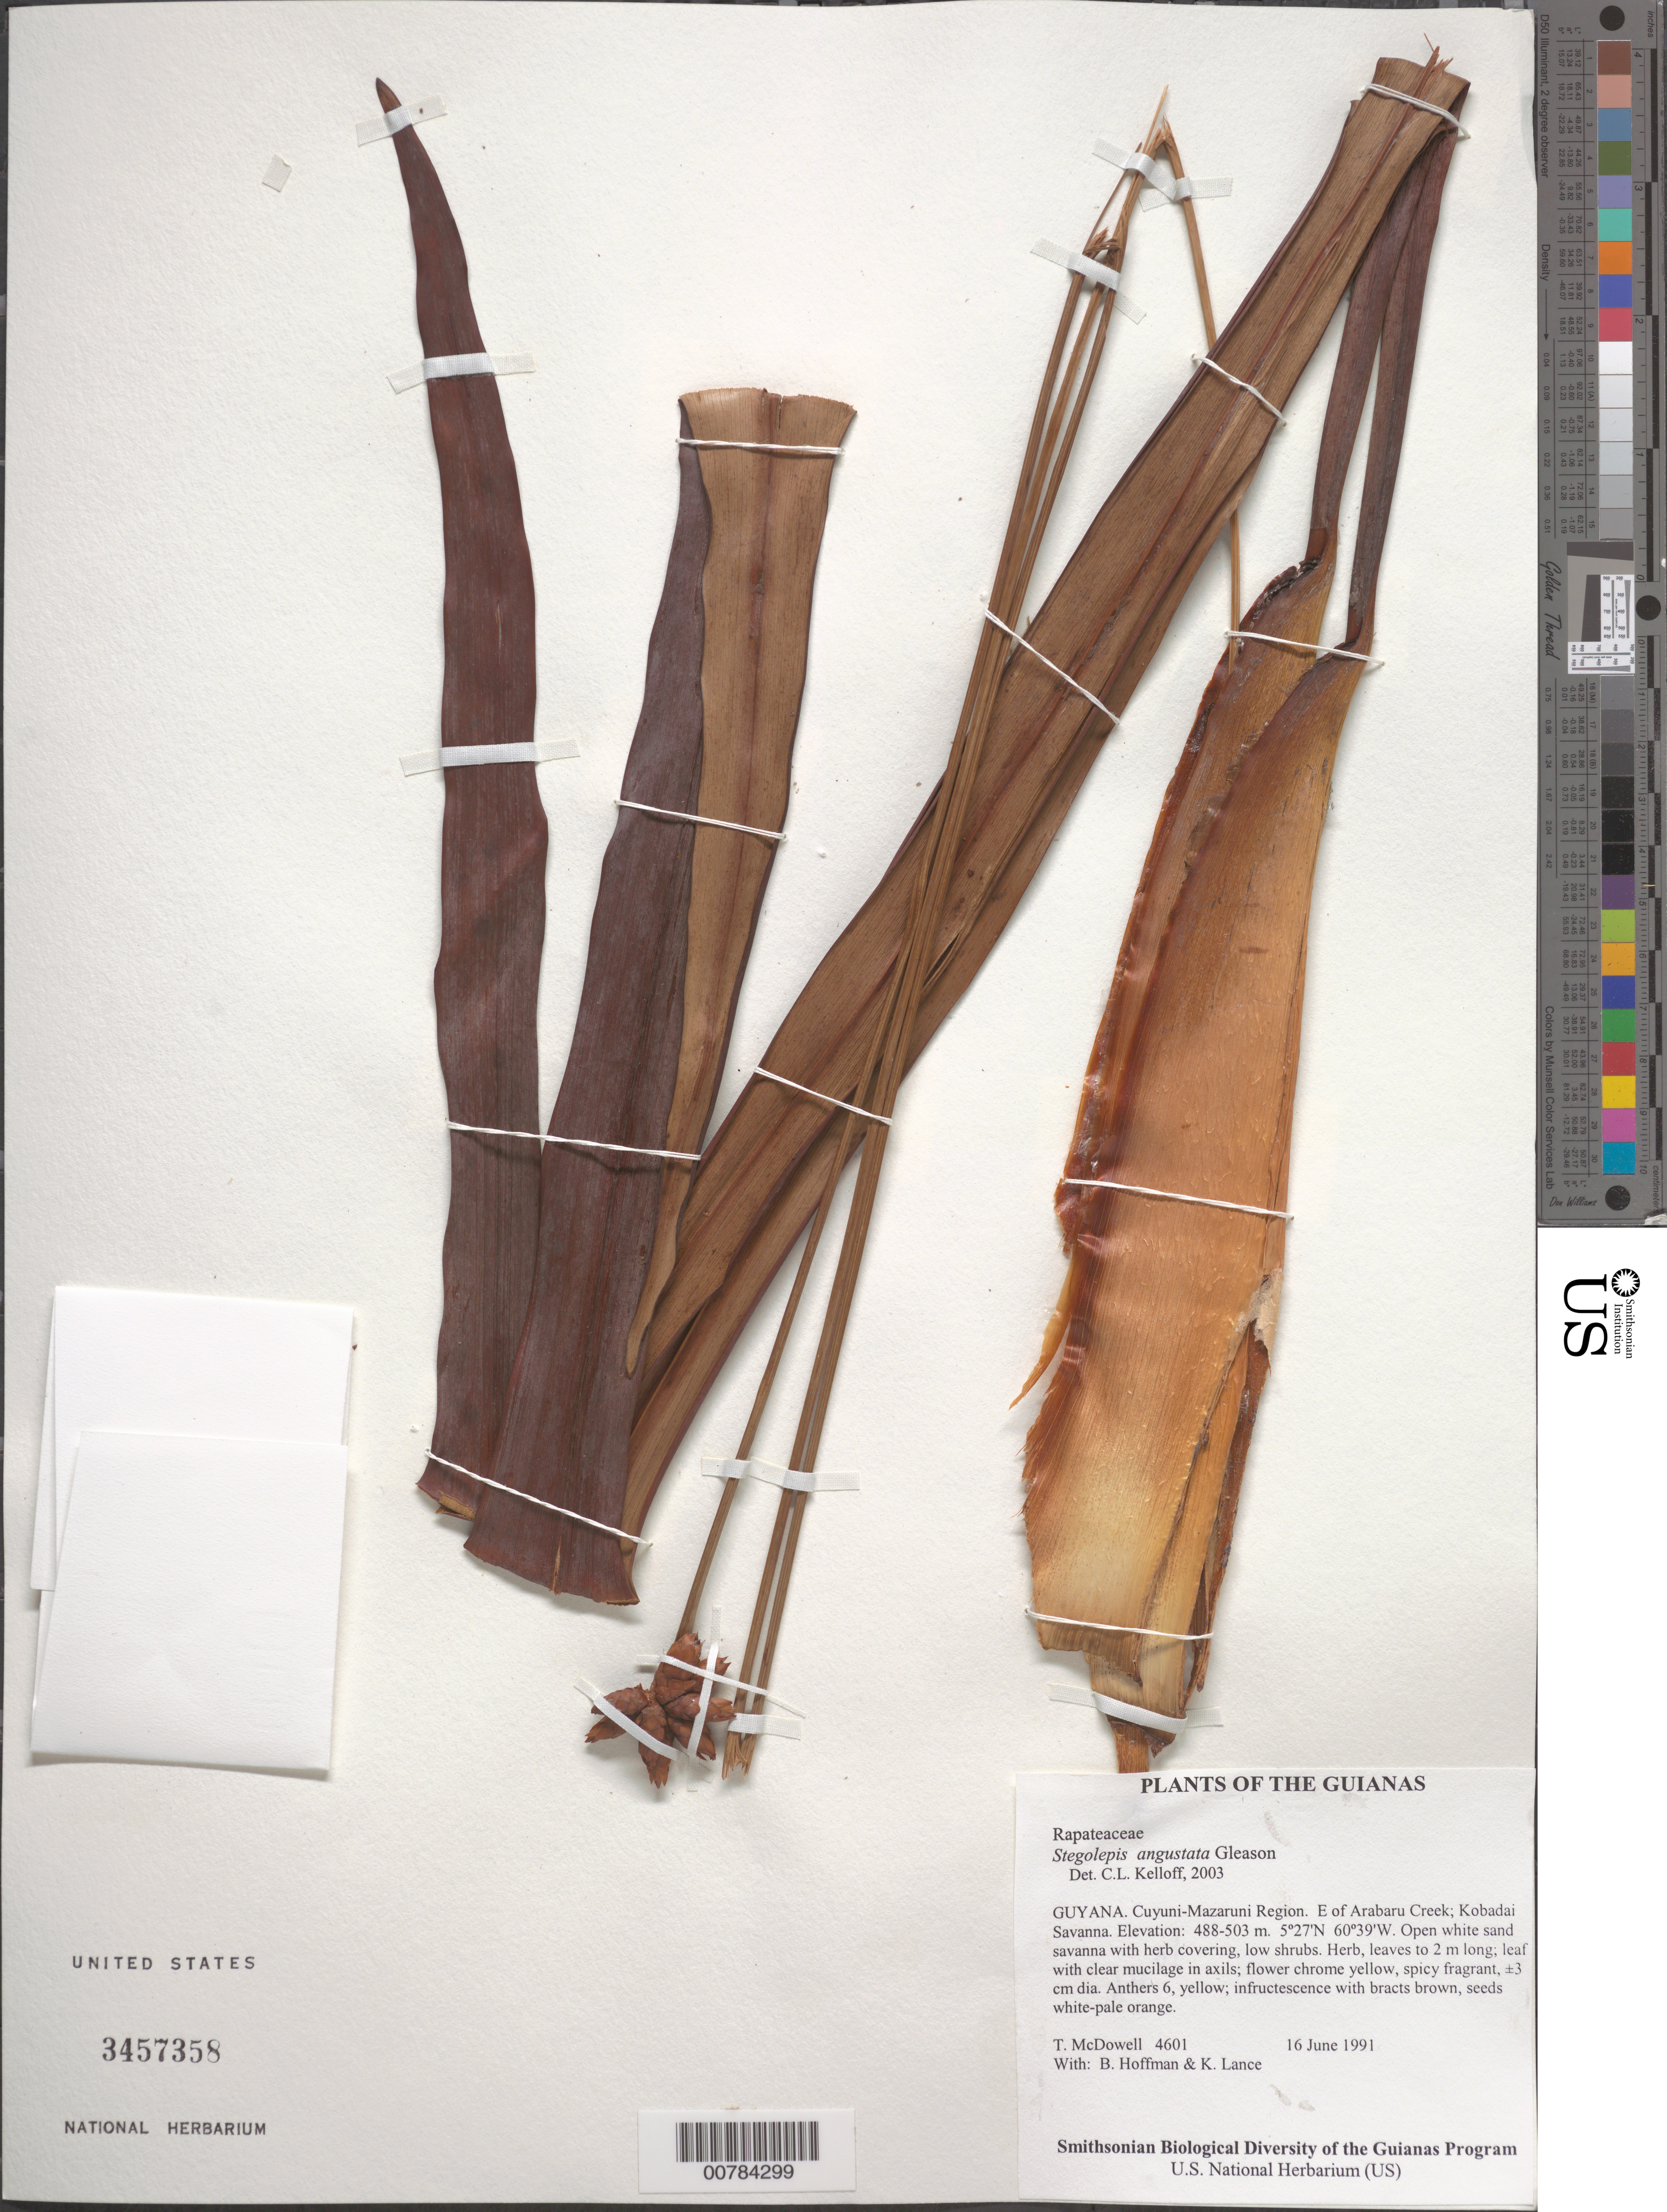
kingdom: Plantae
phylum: Tracheophyta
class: Liliopsida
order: Poales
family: Rapateaceae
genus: Stegolepis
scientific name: Stegolepis angustata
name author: Gleason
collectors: T. McDowell, B. Hoffman & K. Lance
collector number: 4601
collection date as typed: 16 June 1991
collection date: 1991-06-16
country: Guyana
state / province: Cuyuni-Mazaruni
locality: E of Arabaru Creek; Kobadai Savanna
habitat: Open white sand savanna with herb covering, low shrubs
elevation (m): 488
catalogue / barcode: US 3457358